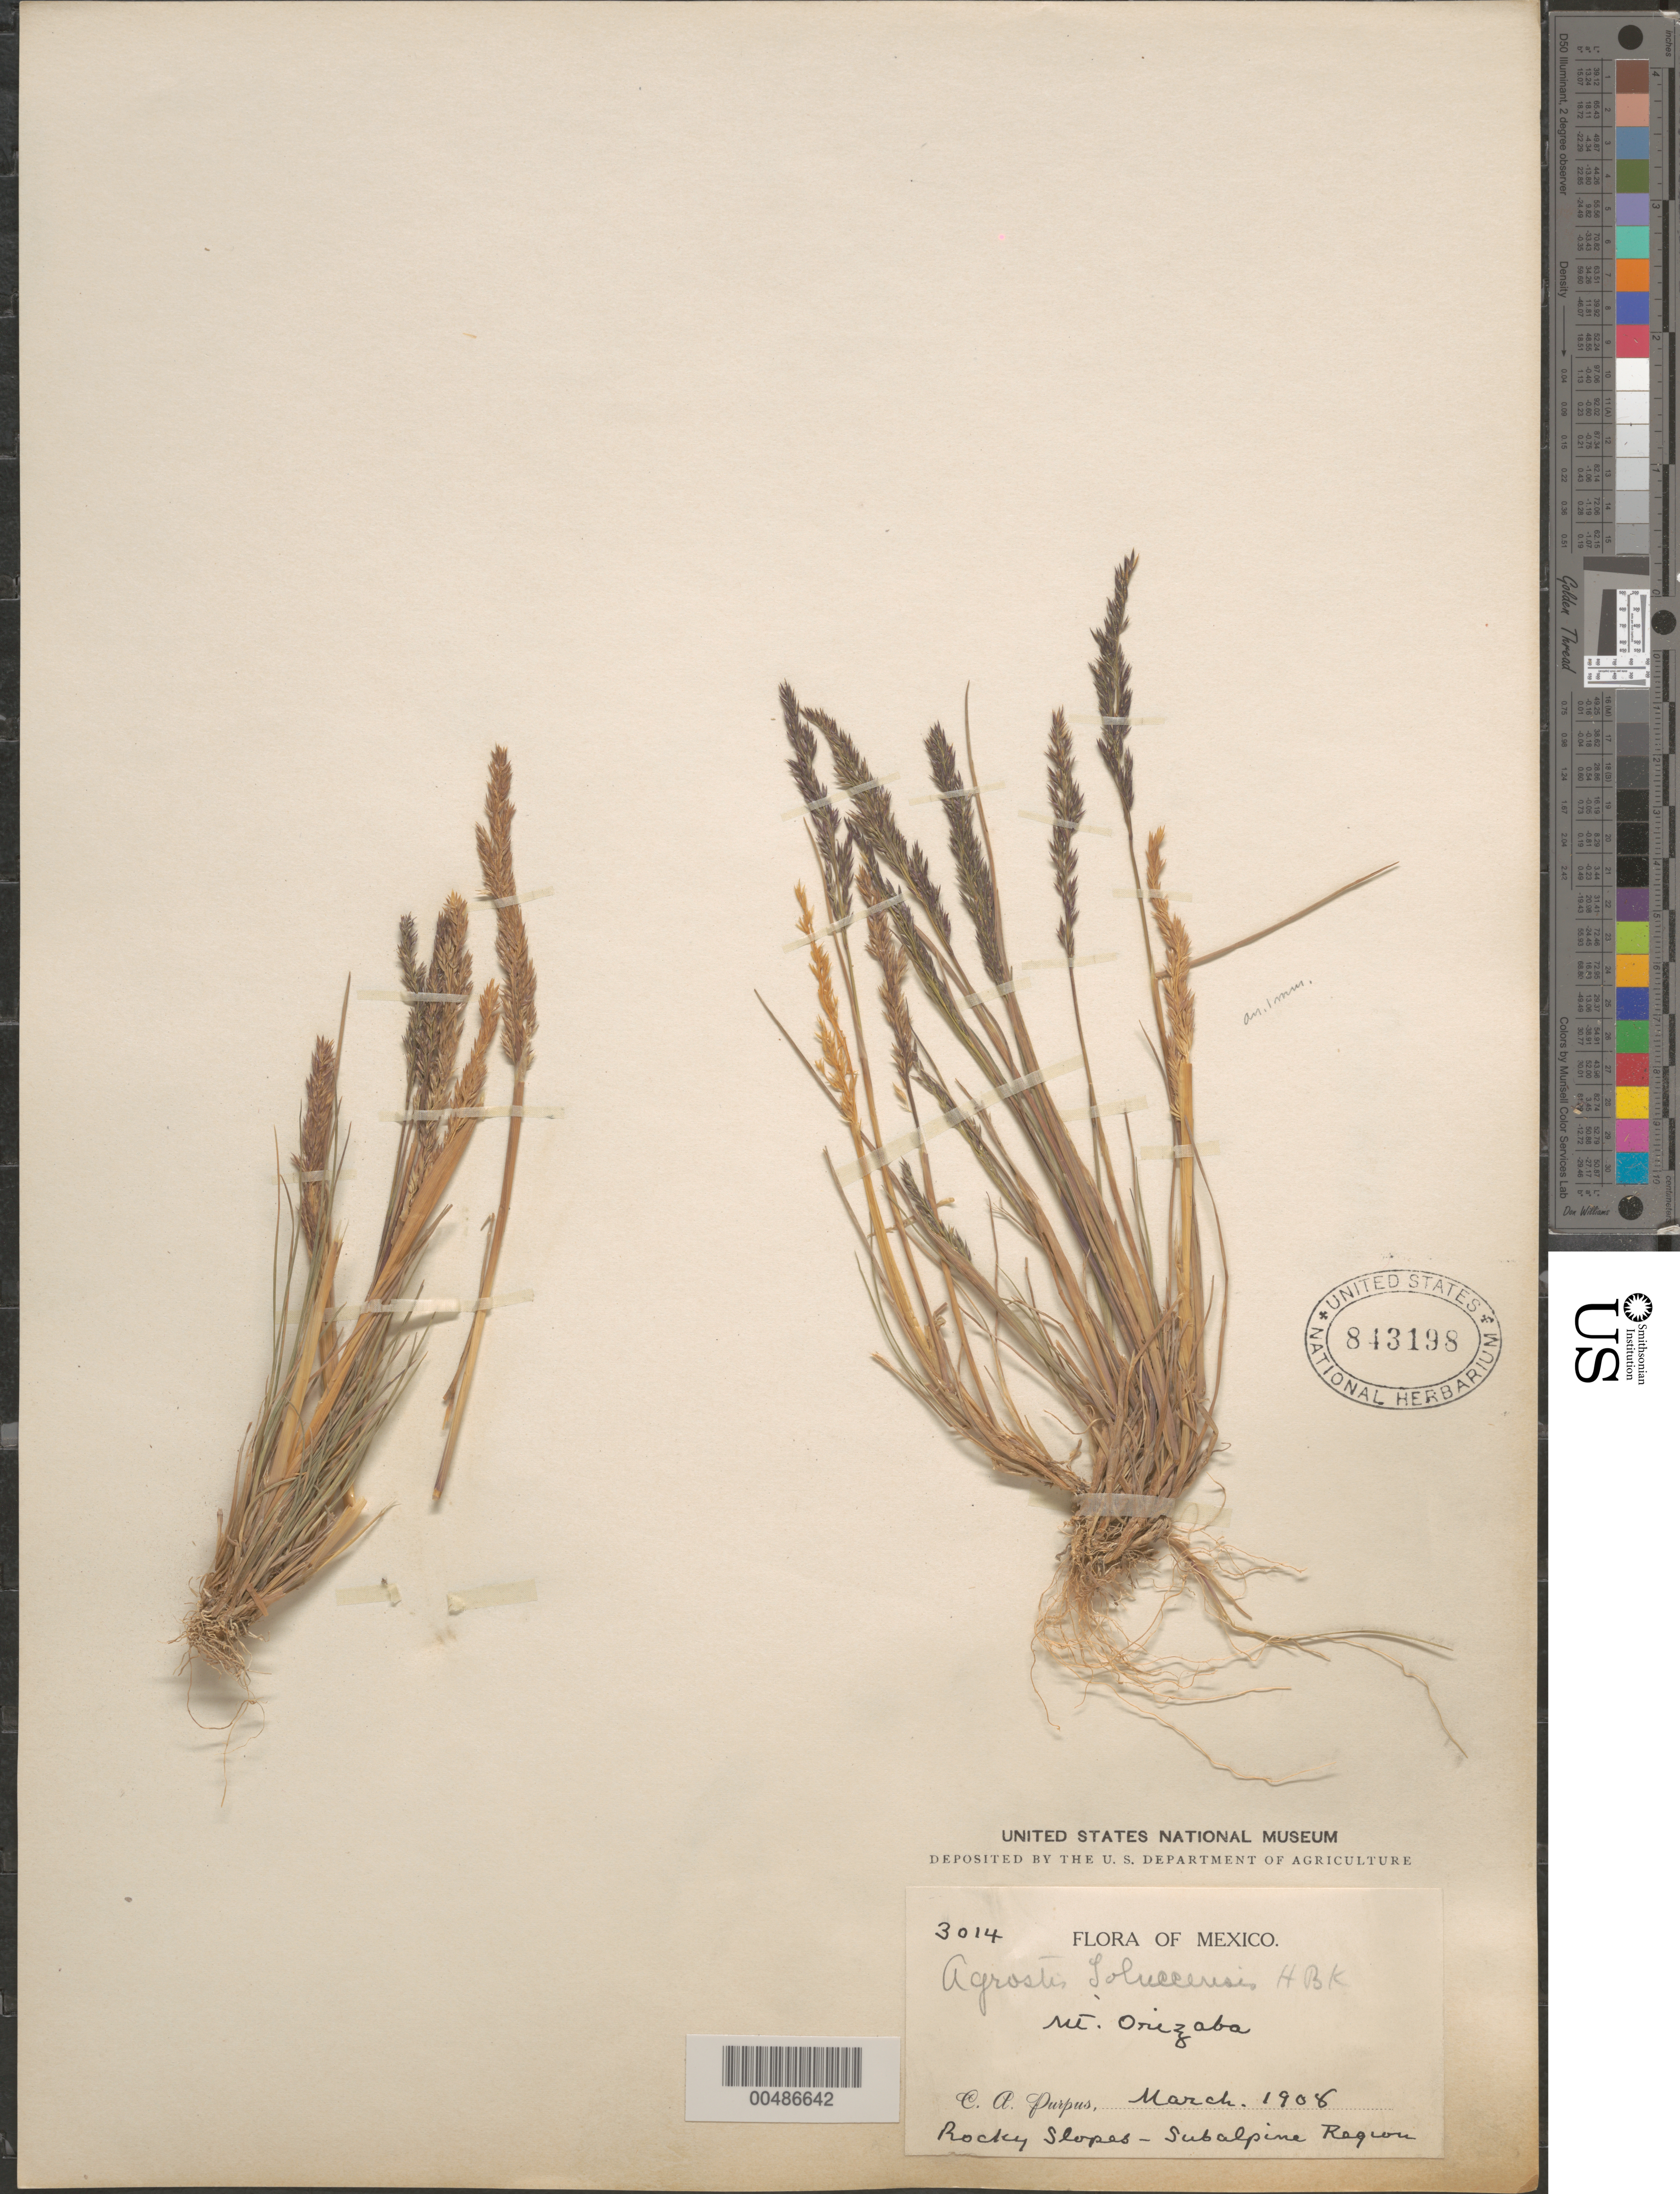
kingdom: Plantae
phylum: Tracheophyta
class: Liliopsida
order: Poales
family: Poaceae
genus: Agrostis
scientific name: Agrostis tolucensis Kunth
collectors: C. A. Purpus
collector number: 3014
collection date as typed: Mar 1908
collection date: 1908-03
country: Mexico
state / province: Veracruz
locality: Mt Orizaba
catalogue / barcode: US 843198